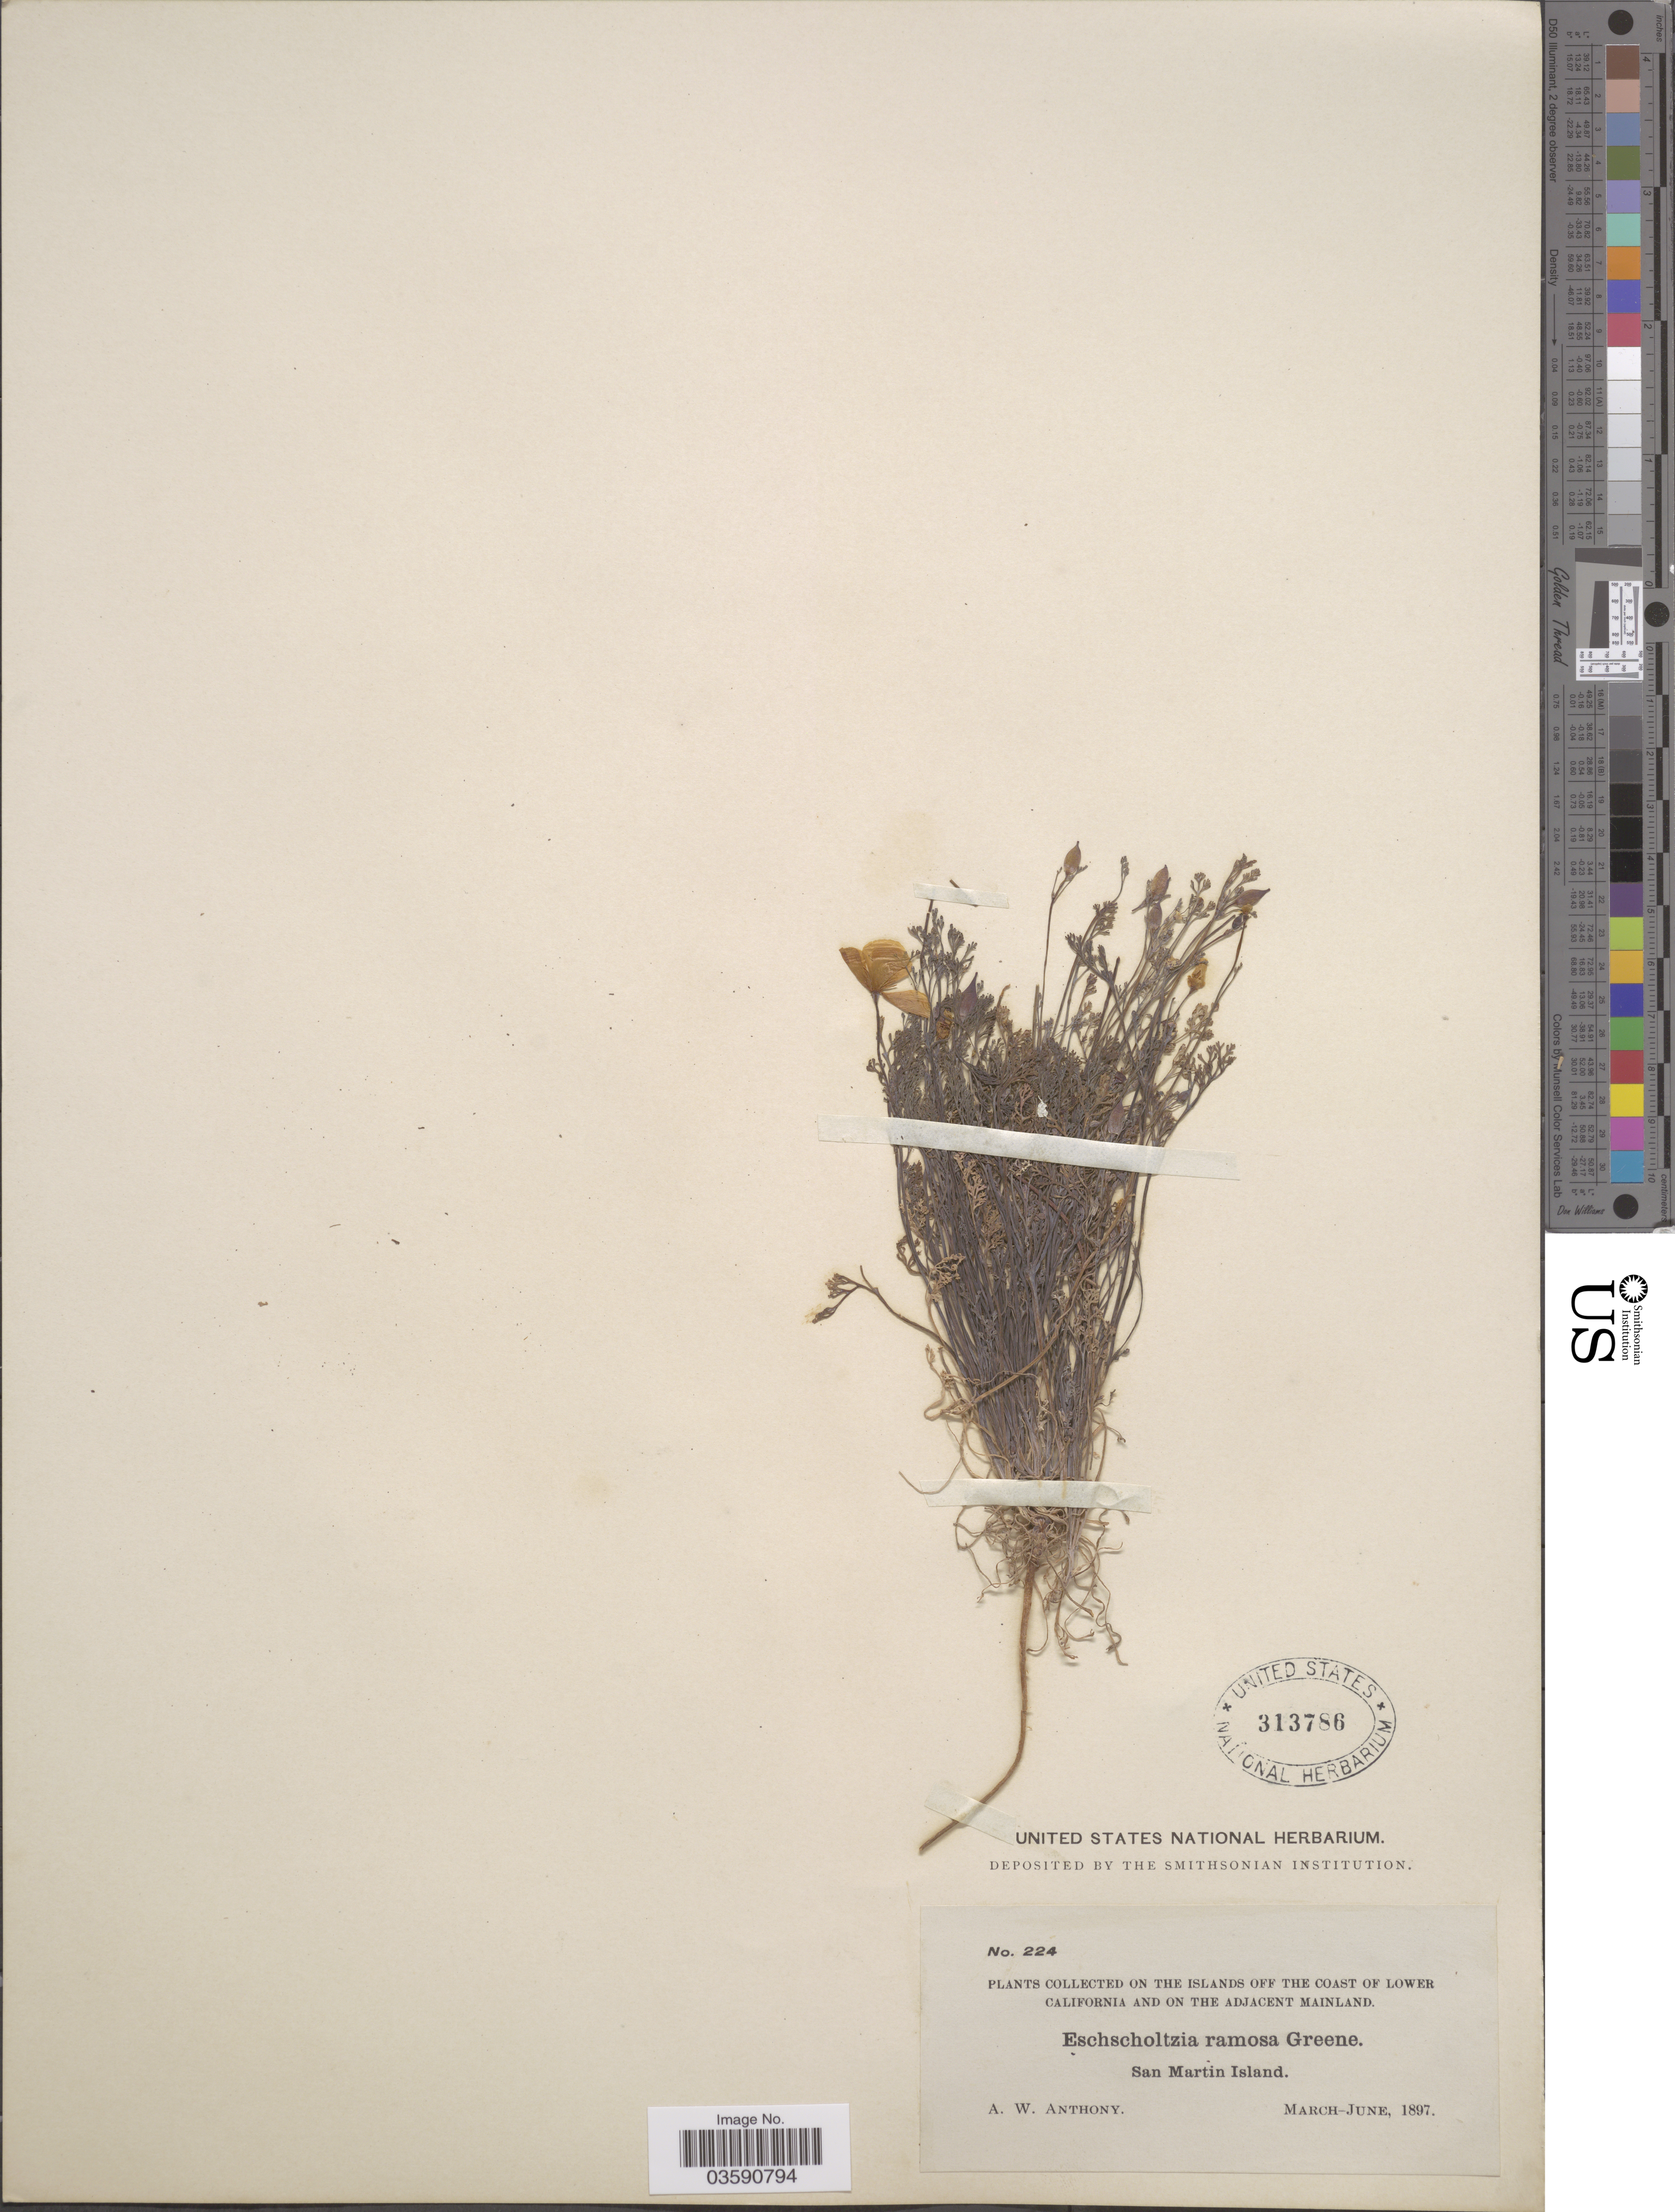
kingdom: Plantae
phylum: Tracheophyta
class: Magnoliopsida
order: Ranunculales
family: Papaveraceae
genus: Eschscholzia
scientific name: Eschscholzia ramosa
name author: (Greene) Greene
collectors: A. W. Anthony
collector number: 224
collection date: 1897-03/1897-06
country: Mexico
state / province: Baja California Norte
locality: On the Islands off the Coast of Lower California and on the adjacent mainland. San Martin Island.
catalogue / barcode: US 313786